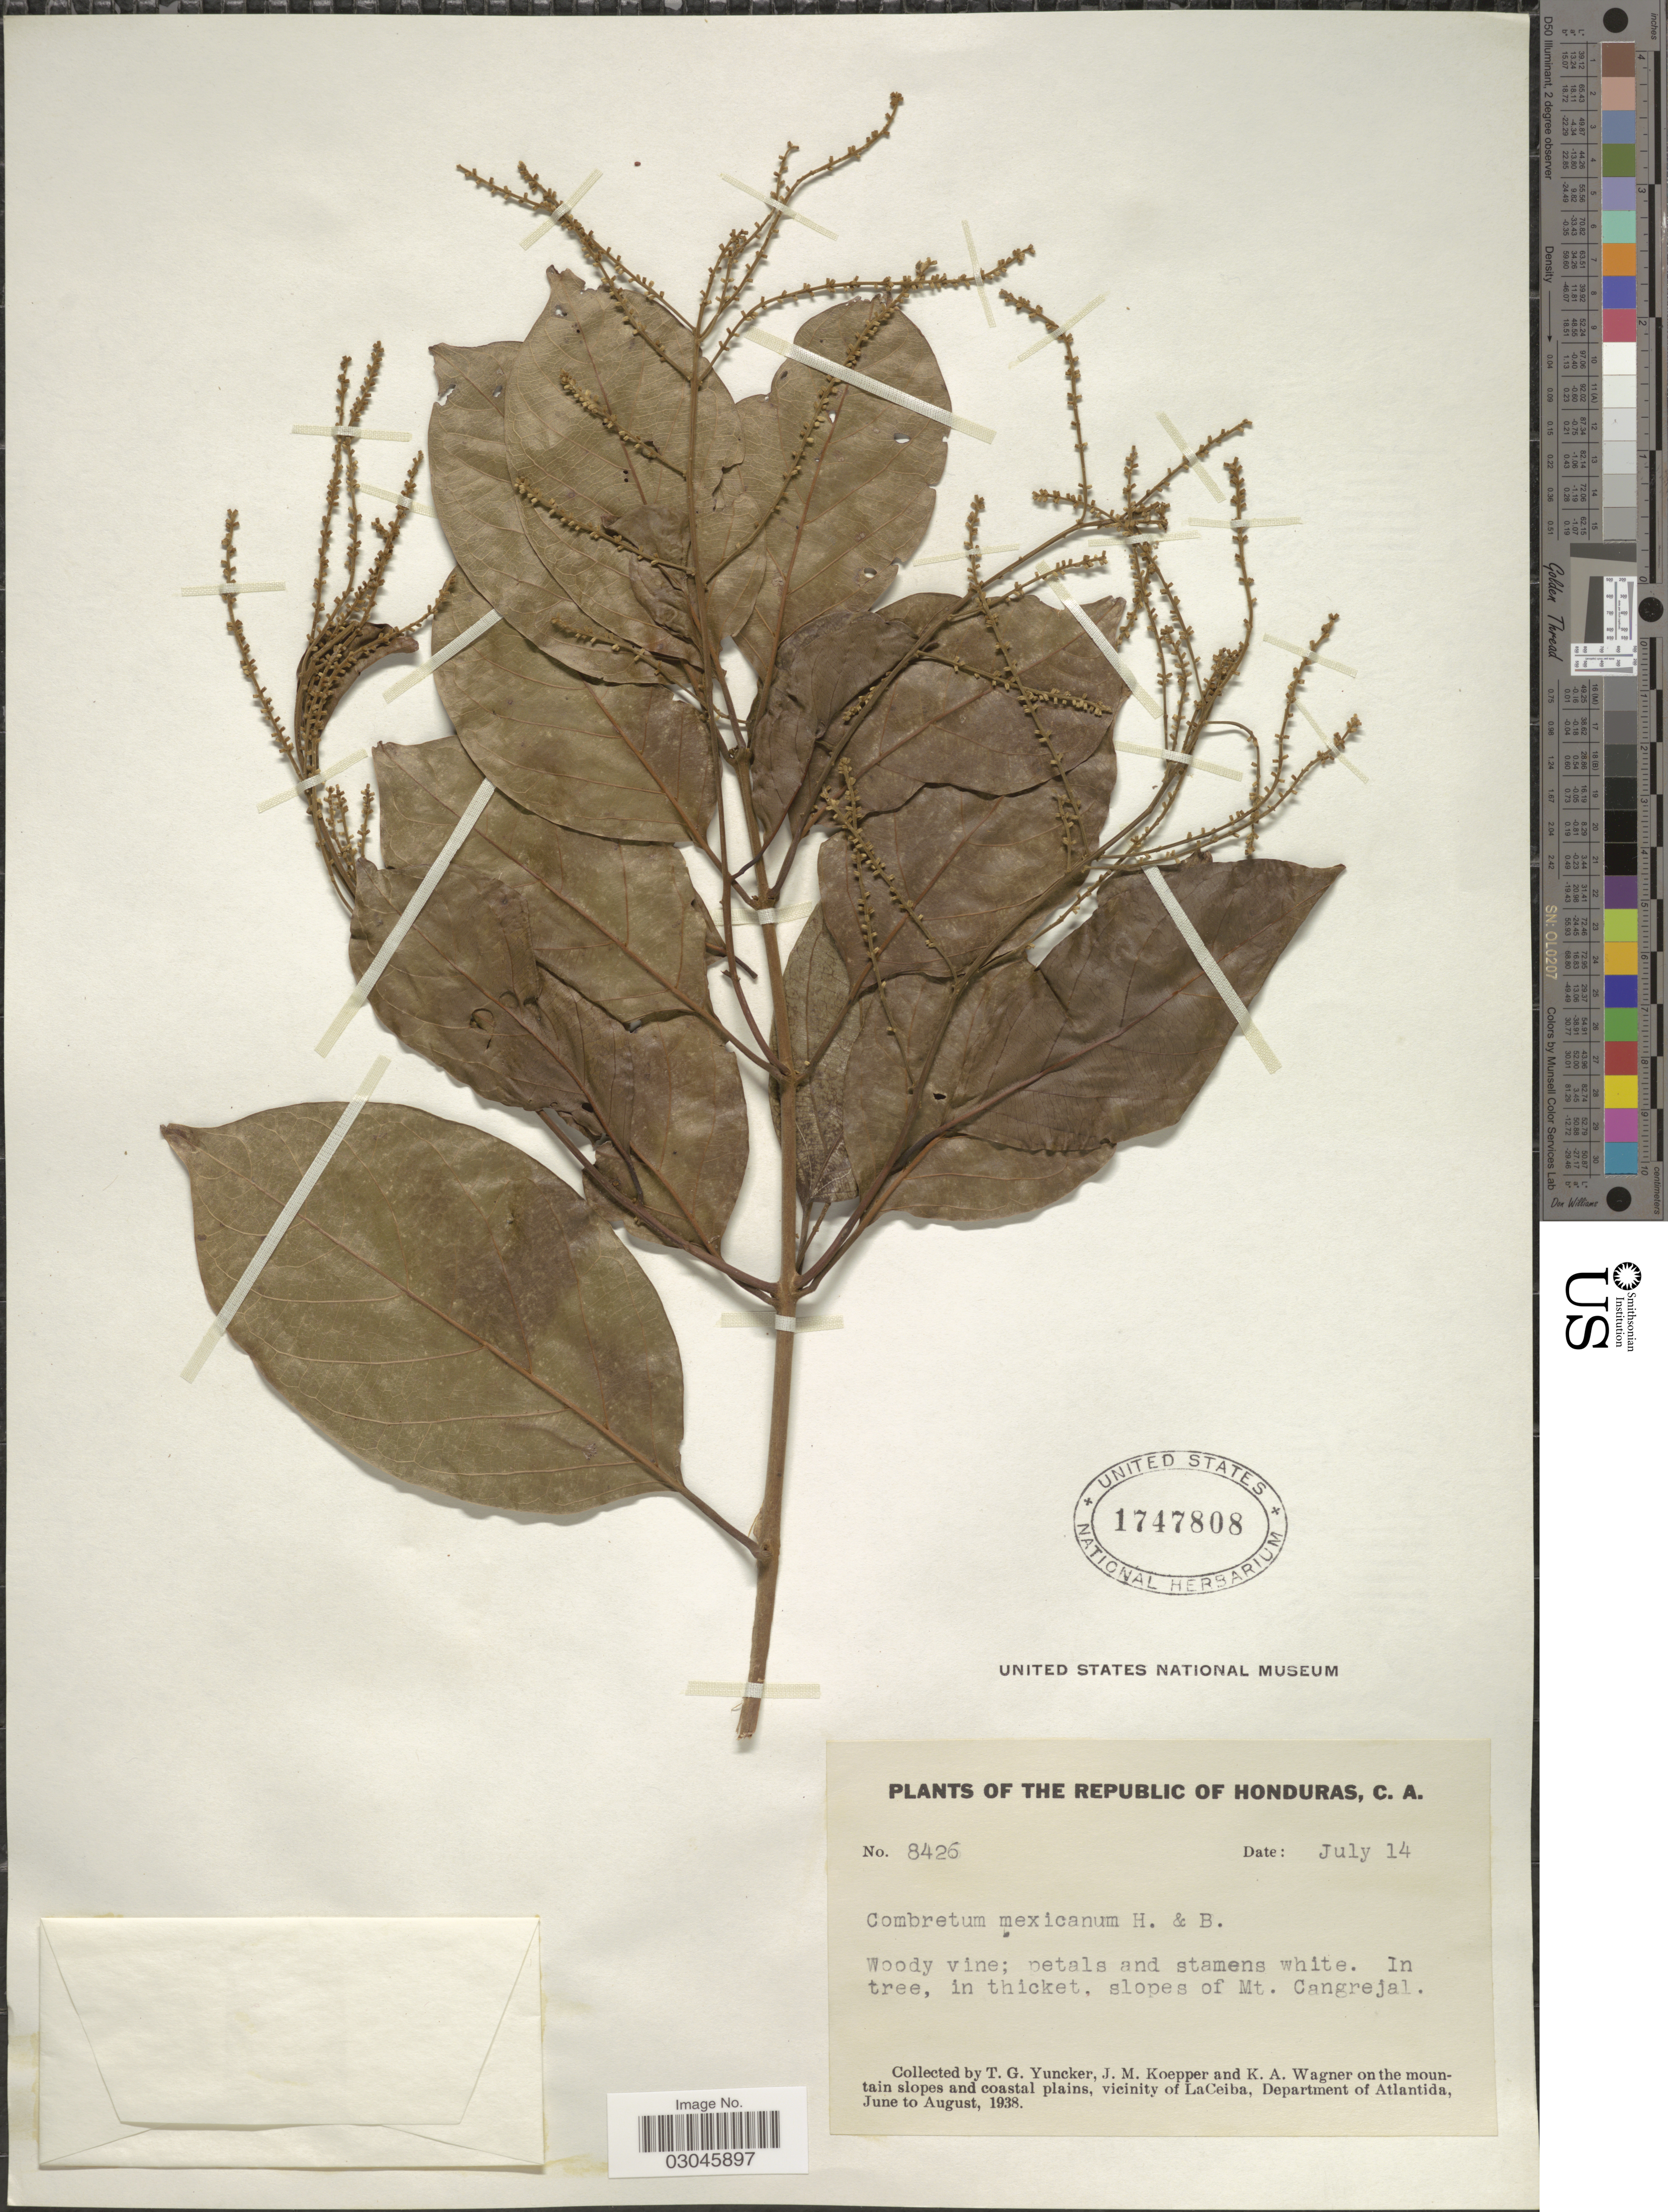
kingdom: Plantae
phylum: Tracheophyta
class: Magnoliopsida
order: Myrtales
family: Combretaceae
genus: Combretum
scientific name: Combretum laxum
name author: Jacq.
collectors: T. G. Yuncker, J. M. Koepper & K. A. Wagner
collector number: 8426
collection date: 1938-07-14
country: Honduras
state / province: Atlántida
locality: Slopes of Mt. Cangrejal. On the mountain slopes and coastal plains, vicinity of LaCeiba, Department of Atlantida.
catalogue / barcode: US 1747808